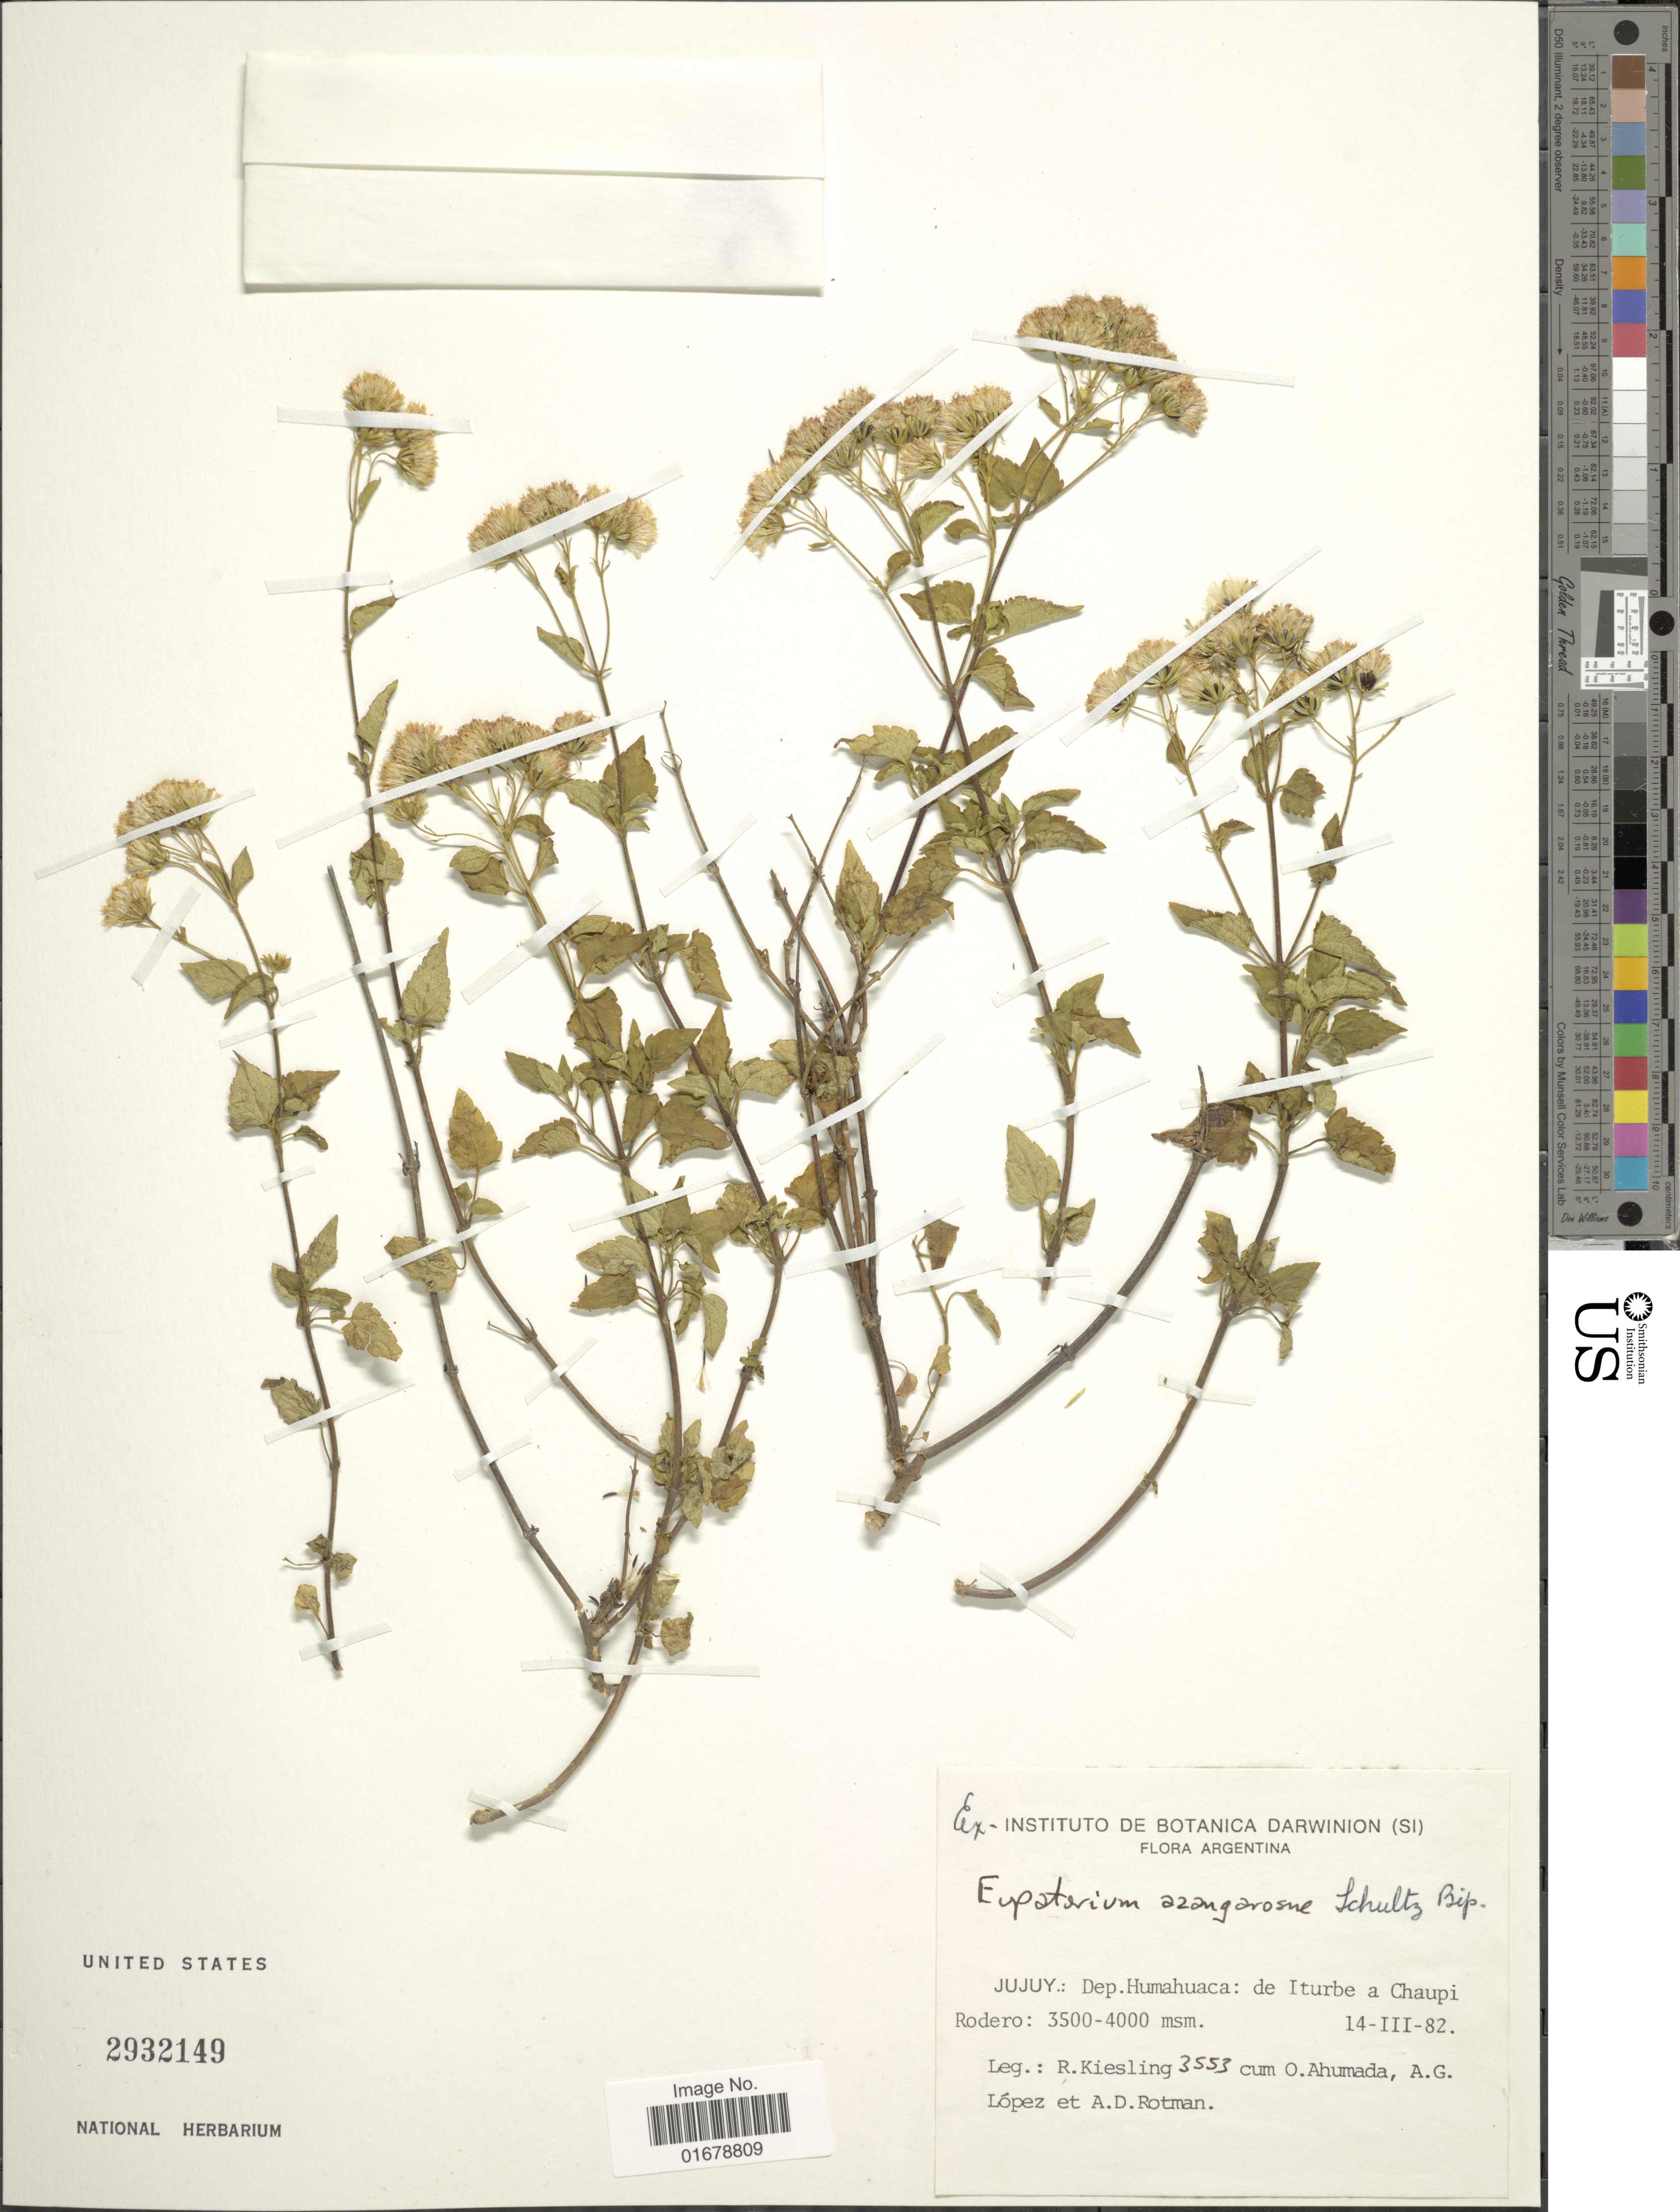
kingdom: Plantae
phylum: Tracheophyta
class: Magnoliopsida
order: Asterales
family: Asteraceae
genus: Ageratina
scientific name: Ageratina azangaroensis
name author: (Sch. Bip. ex Wedd.) R.M. King & H. Rob.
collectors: R. Kiesling, O. Ahumada, A. G. Lopez & A. D. Rotman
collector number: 3553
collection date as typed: Transcribed d/m/y: 14/3/82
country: Argentina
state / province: Jujuy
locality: Jujuy: Dep. Humahuaca: de Iturbe a Chaupi Rodero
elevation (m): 3500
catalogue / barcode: US 2932149